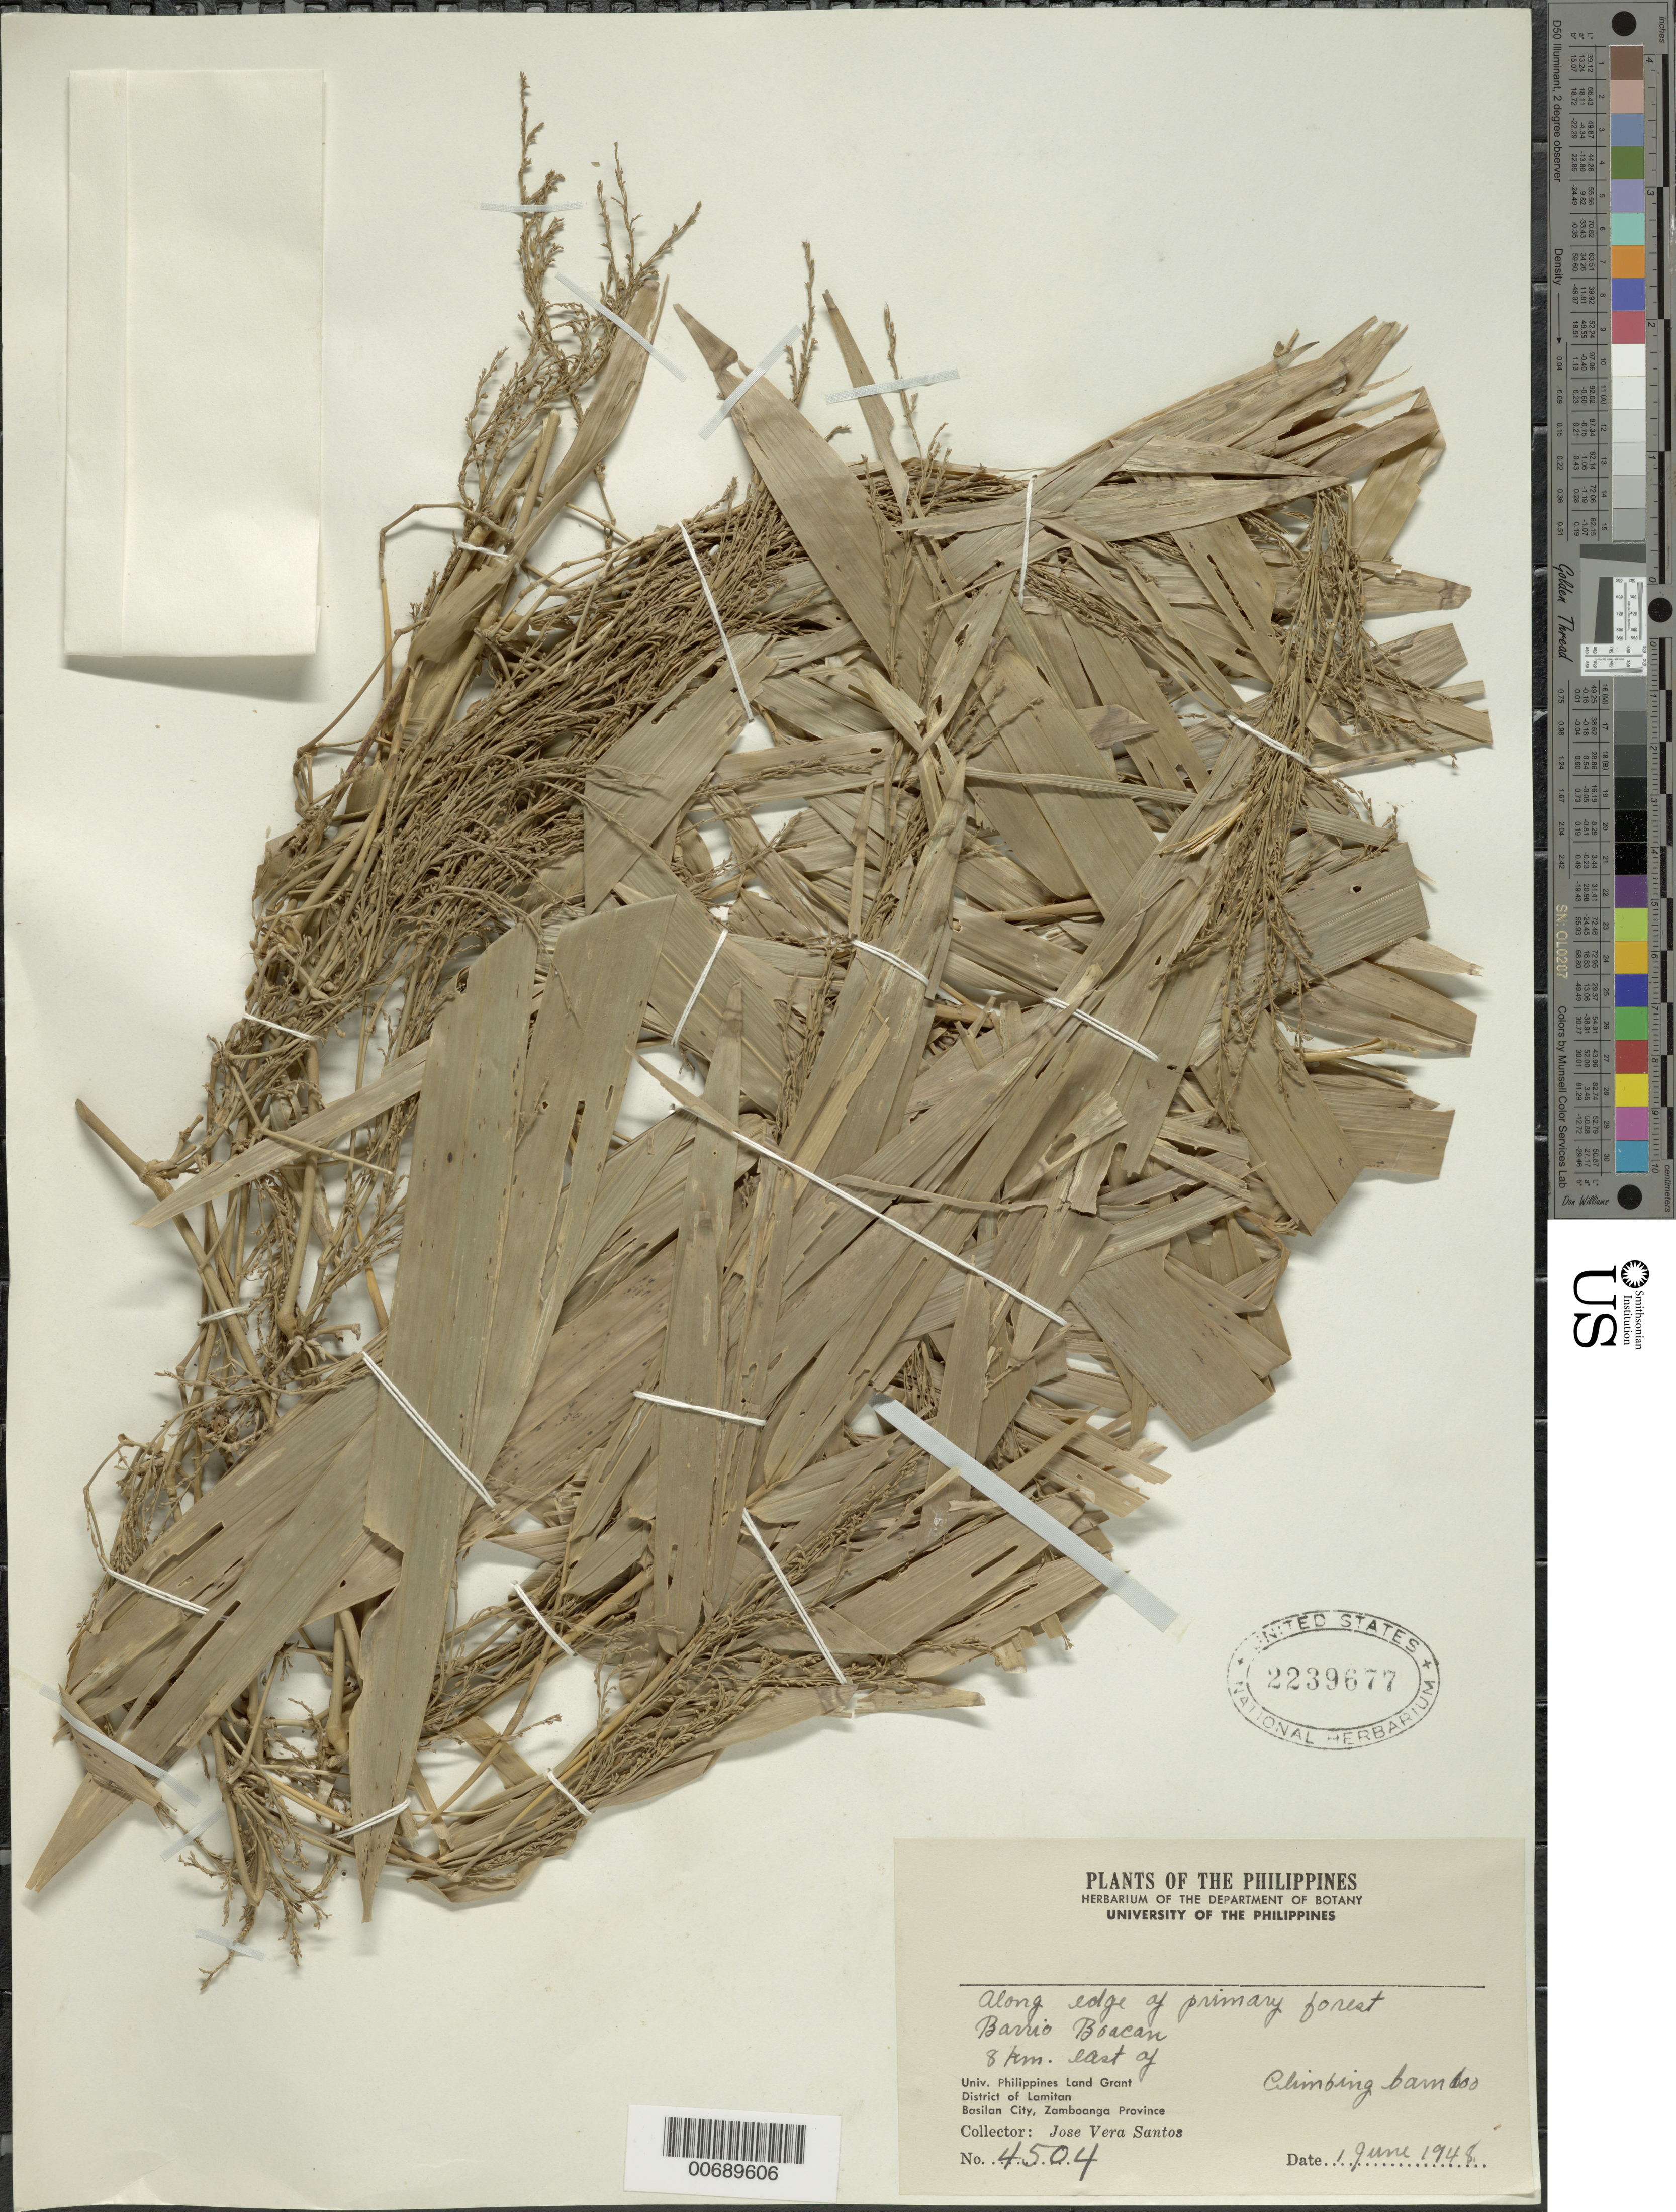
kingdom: Plantae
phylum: Tracheophyta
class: Liliopsida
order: Poales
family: Poaceae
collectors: J. V. Santos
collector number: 4504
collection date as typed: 01 Jun 1948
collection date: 1948-06-01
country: Philippines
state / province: Muslim Mindanao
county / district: Lamitan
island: Basilan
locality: Basilan City, Zamboanga Prov., Lamitan. [Basilan City and Lamitan are on Basilan Island, Basilan Province not Zamboanga del Sur.]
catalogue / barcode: US 2239677